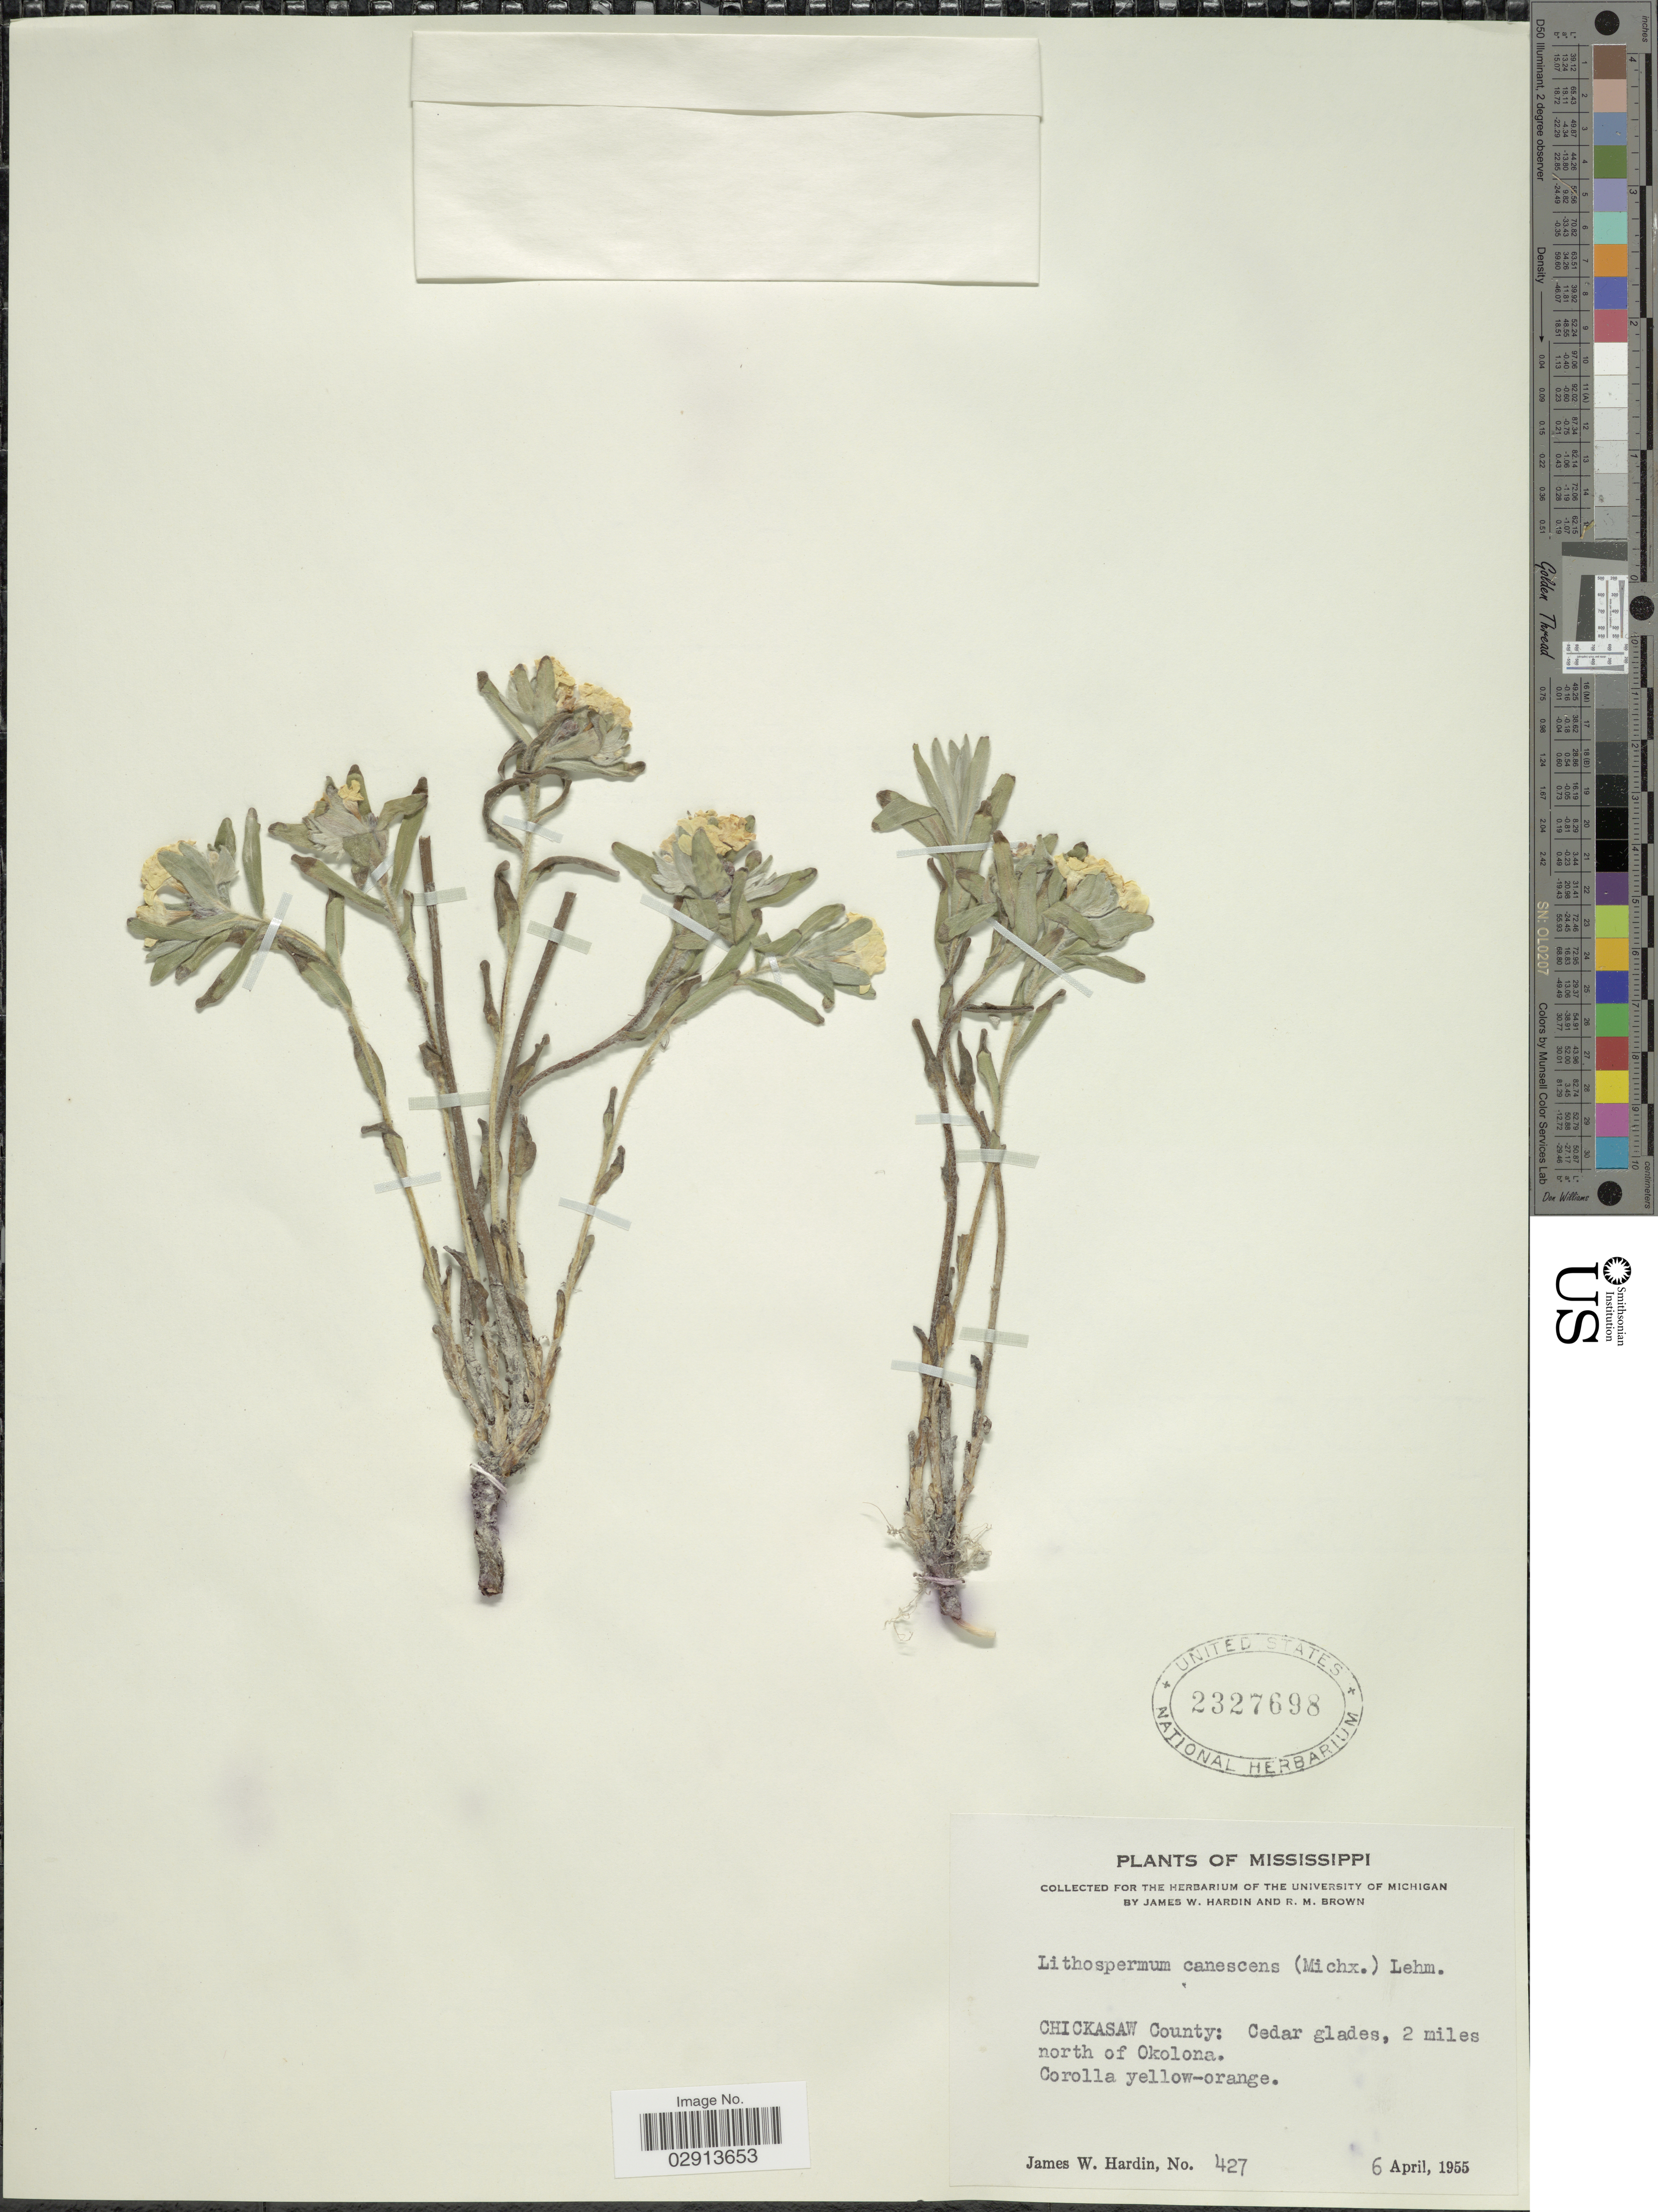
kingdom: Plantae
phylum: Tracheophyta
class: Magnoliopsida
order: Boraginales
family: Boraginaceae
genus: Lithospermum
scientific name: Lithospermum canescens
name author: (Michx.) Lehm.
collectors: J. W. Hardin & R. Brown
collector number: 427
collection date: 1955-04-06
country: United States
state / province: Mississippi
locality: Chickasaw County: Cedar glades, 2 miles north of Okolona.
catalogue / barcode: US 2327698